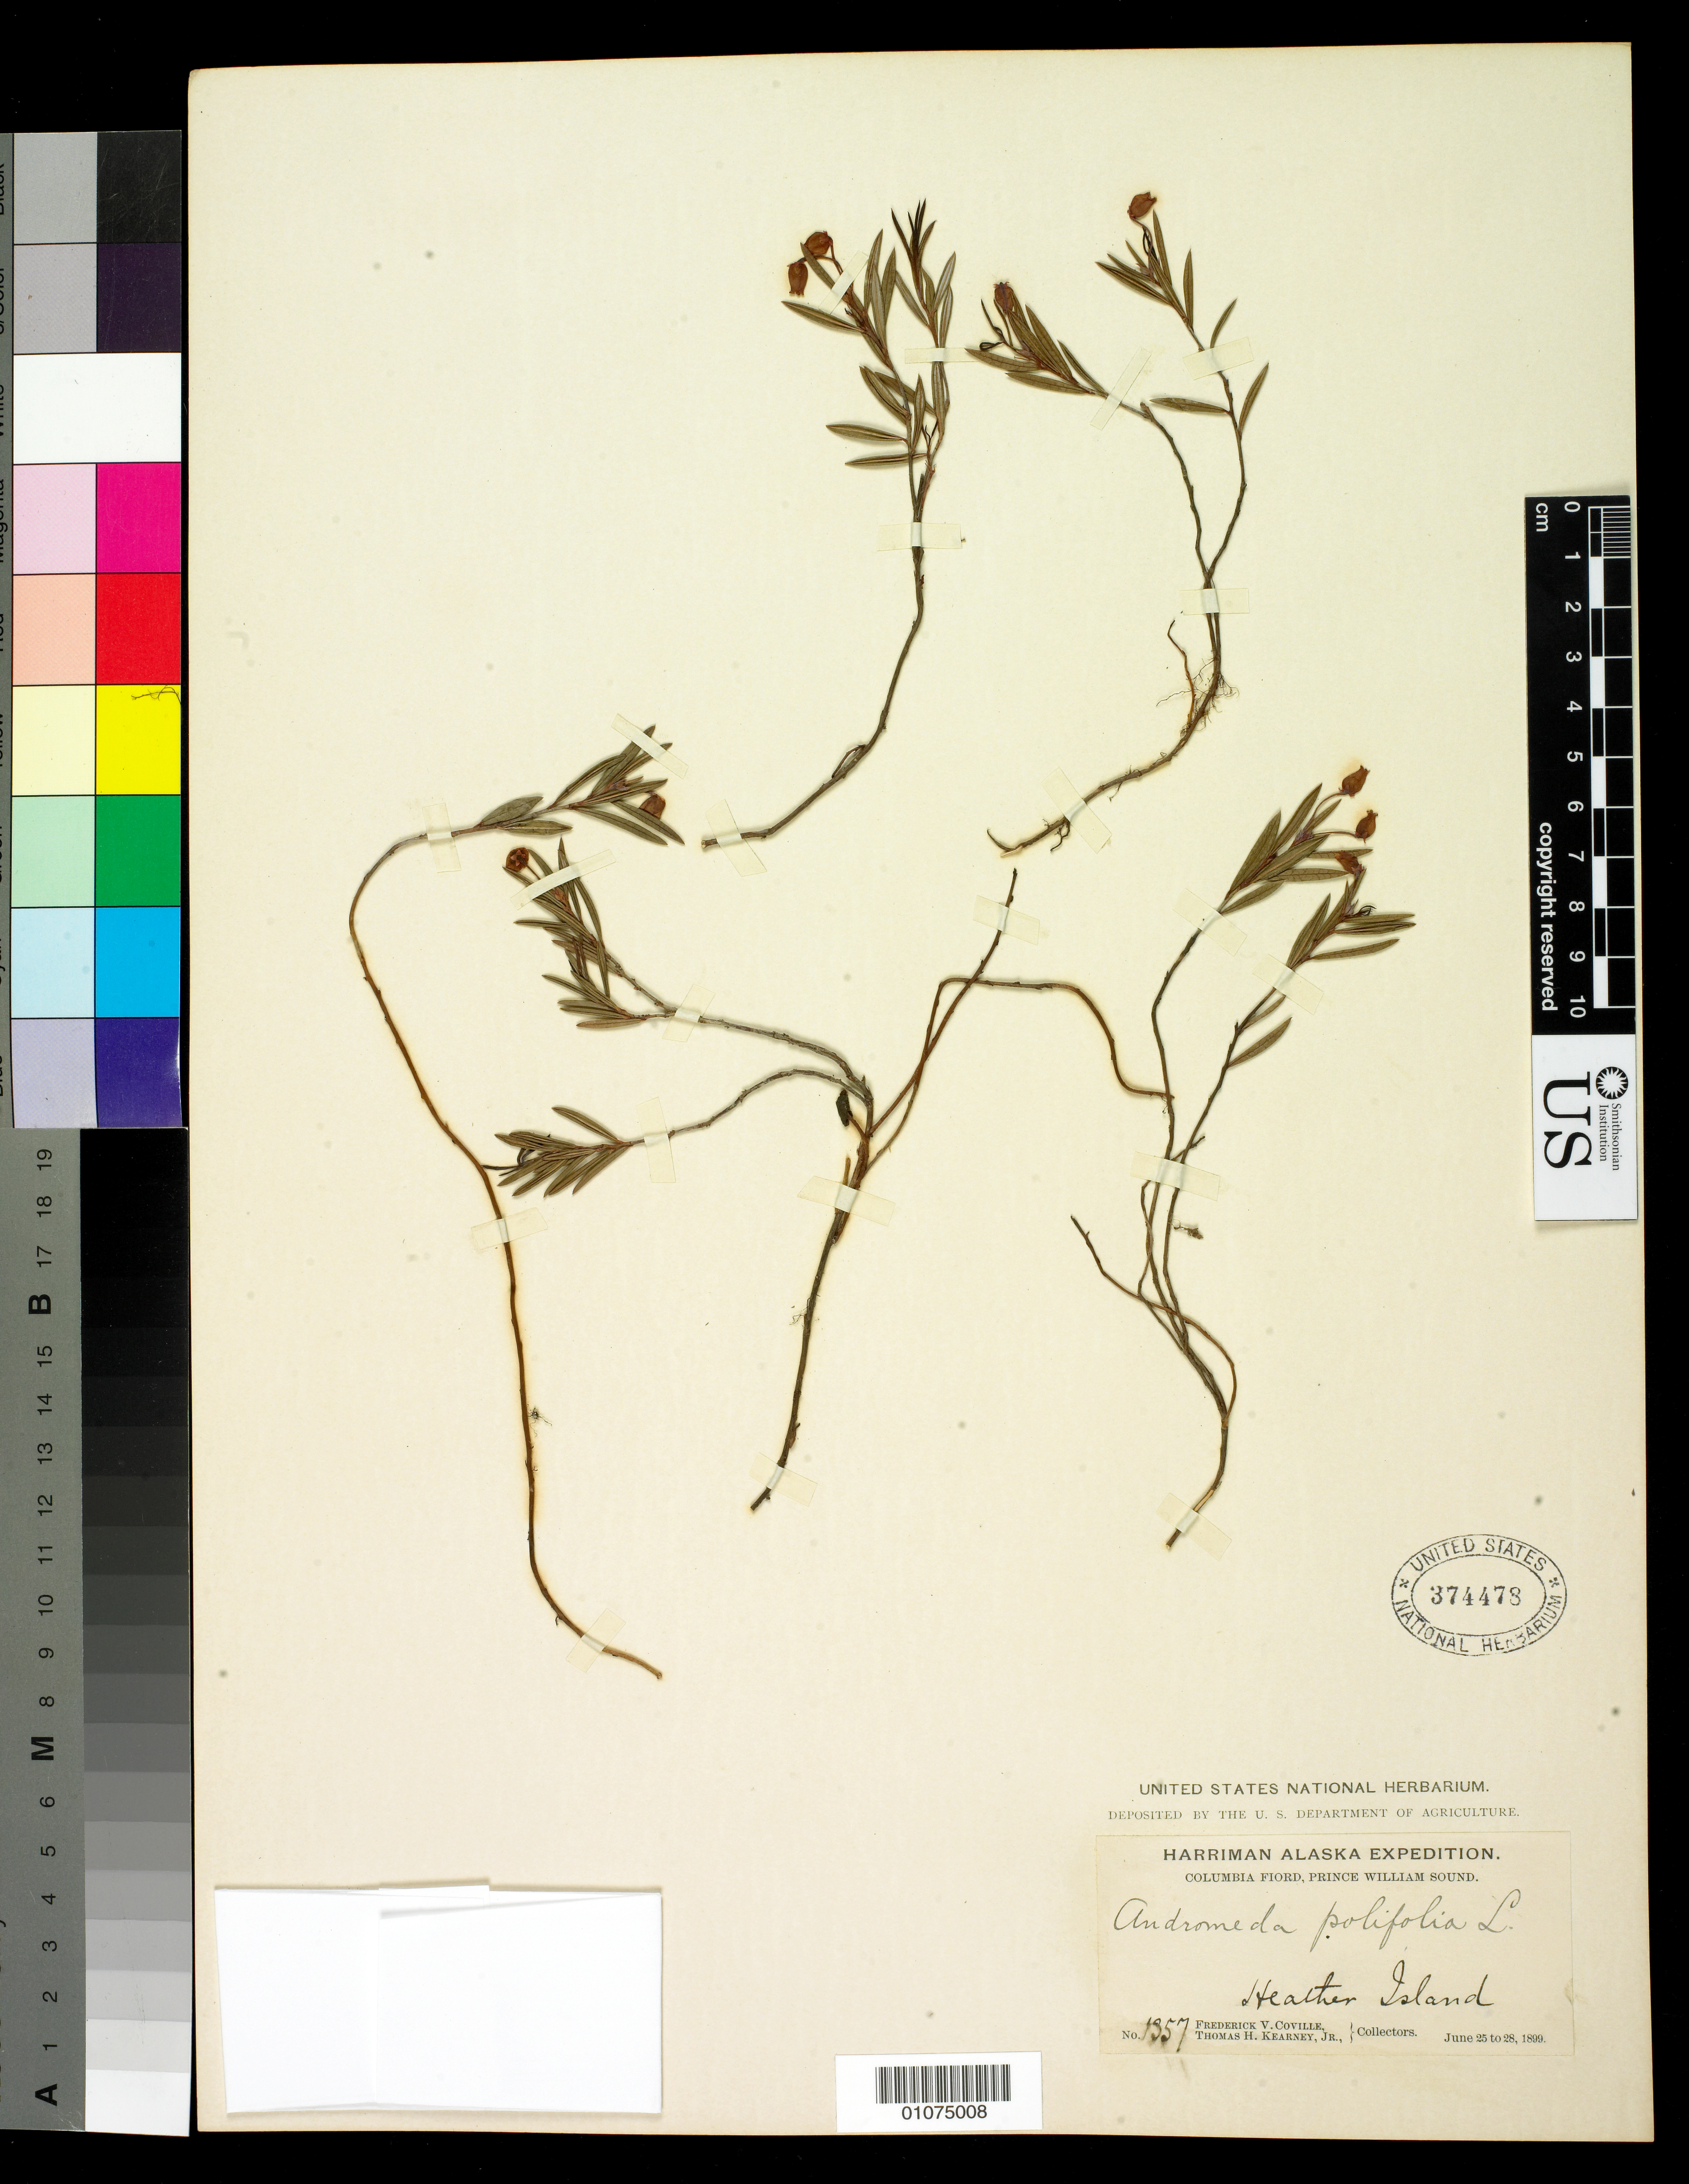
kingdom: Plantae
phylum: Tracheophyta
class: Magnoliopsida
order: Ericales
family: Ericaceae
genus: Andromeda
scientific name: Andromeda polifolia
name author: L.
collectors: F. V. Coville & T. H. Kearney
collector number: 1357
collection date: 1899-06-25/1899-06-28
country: United States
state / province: Alaska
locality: Columbia Fiord, Prince William Sound, Heather Island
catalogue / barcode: US 374478